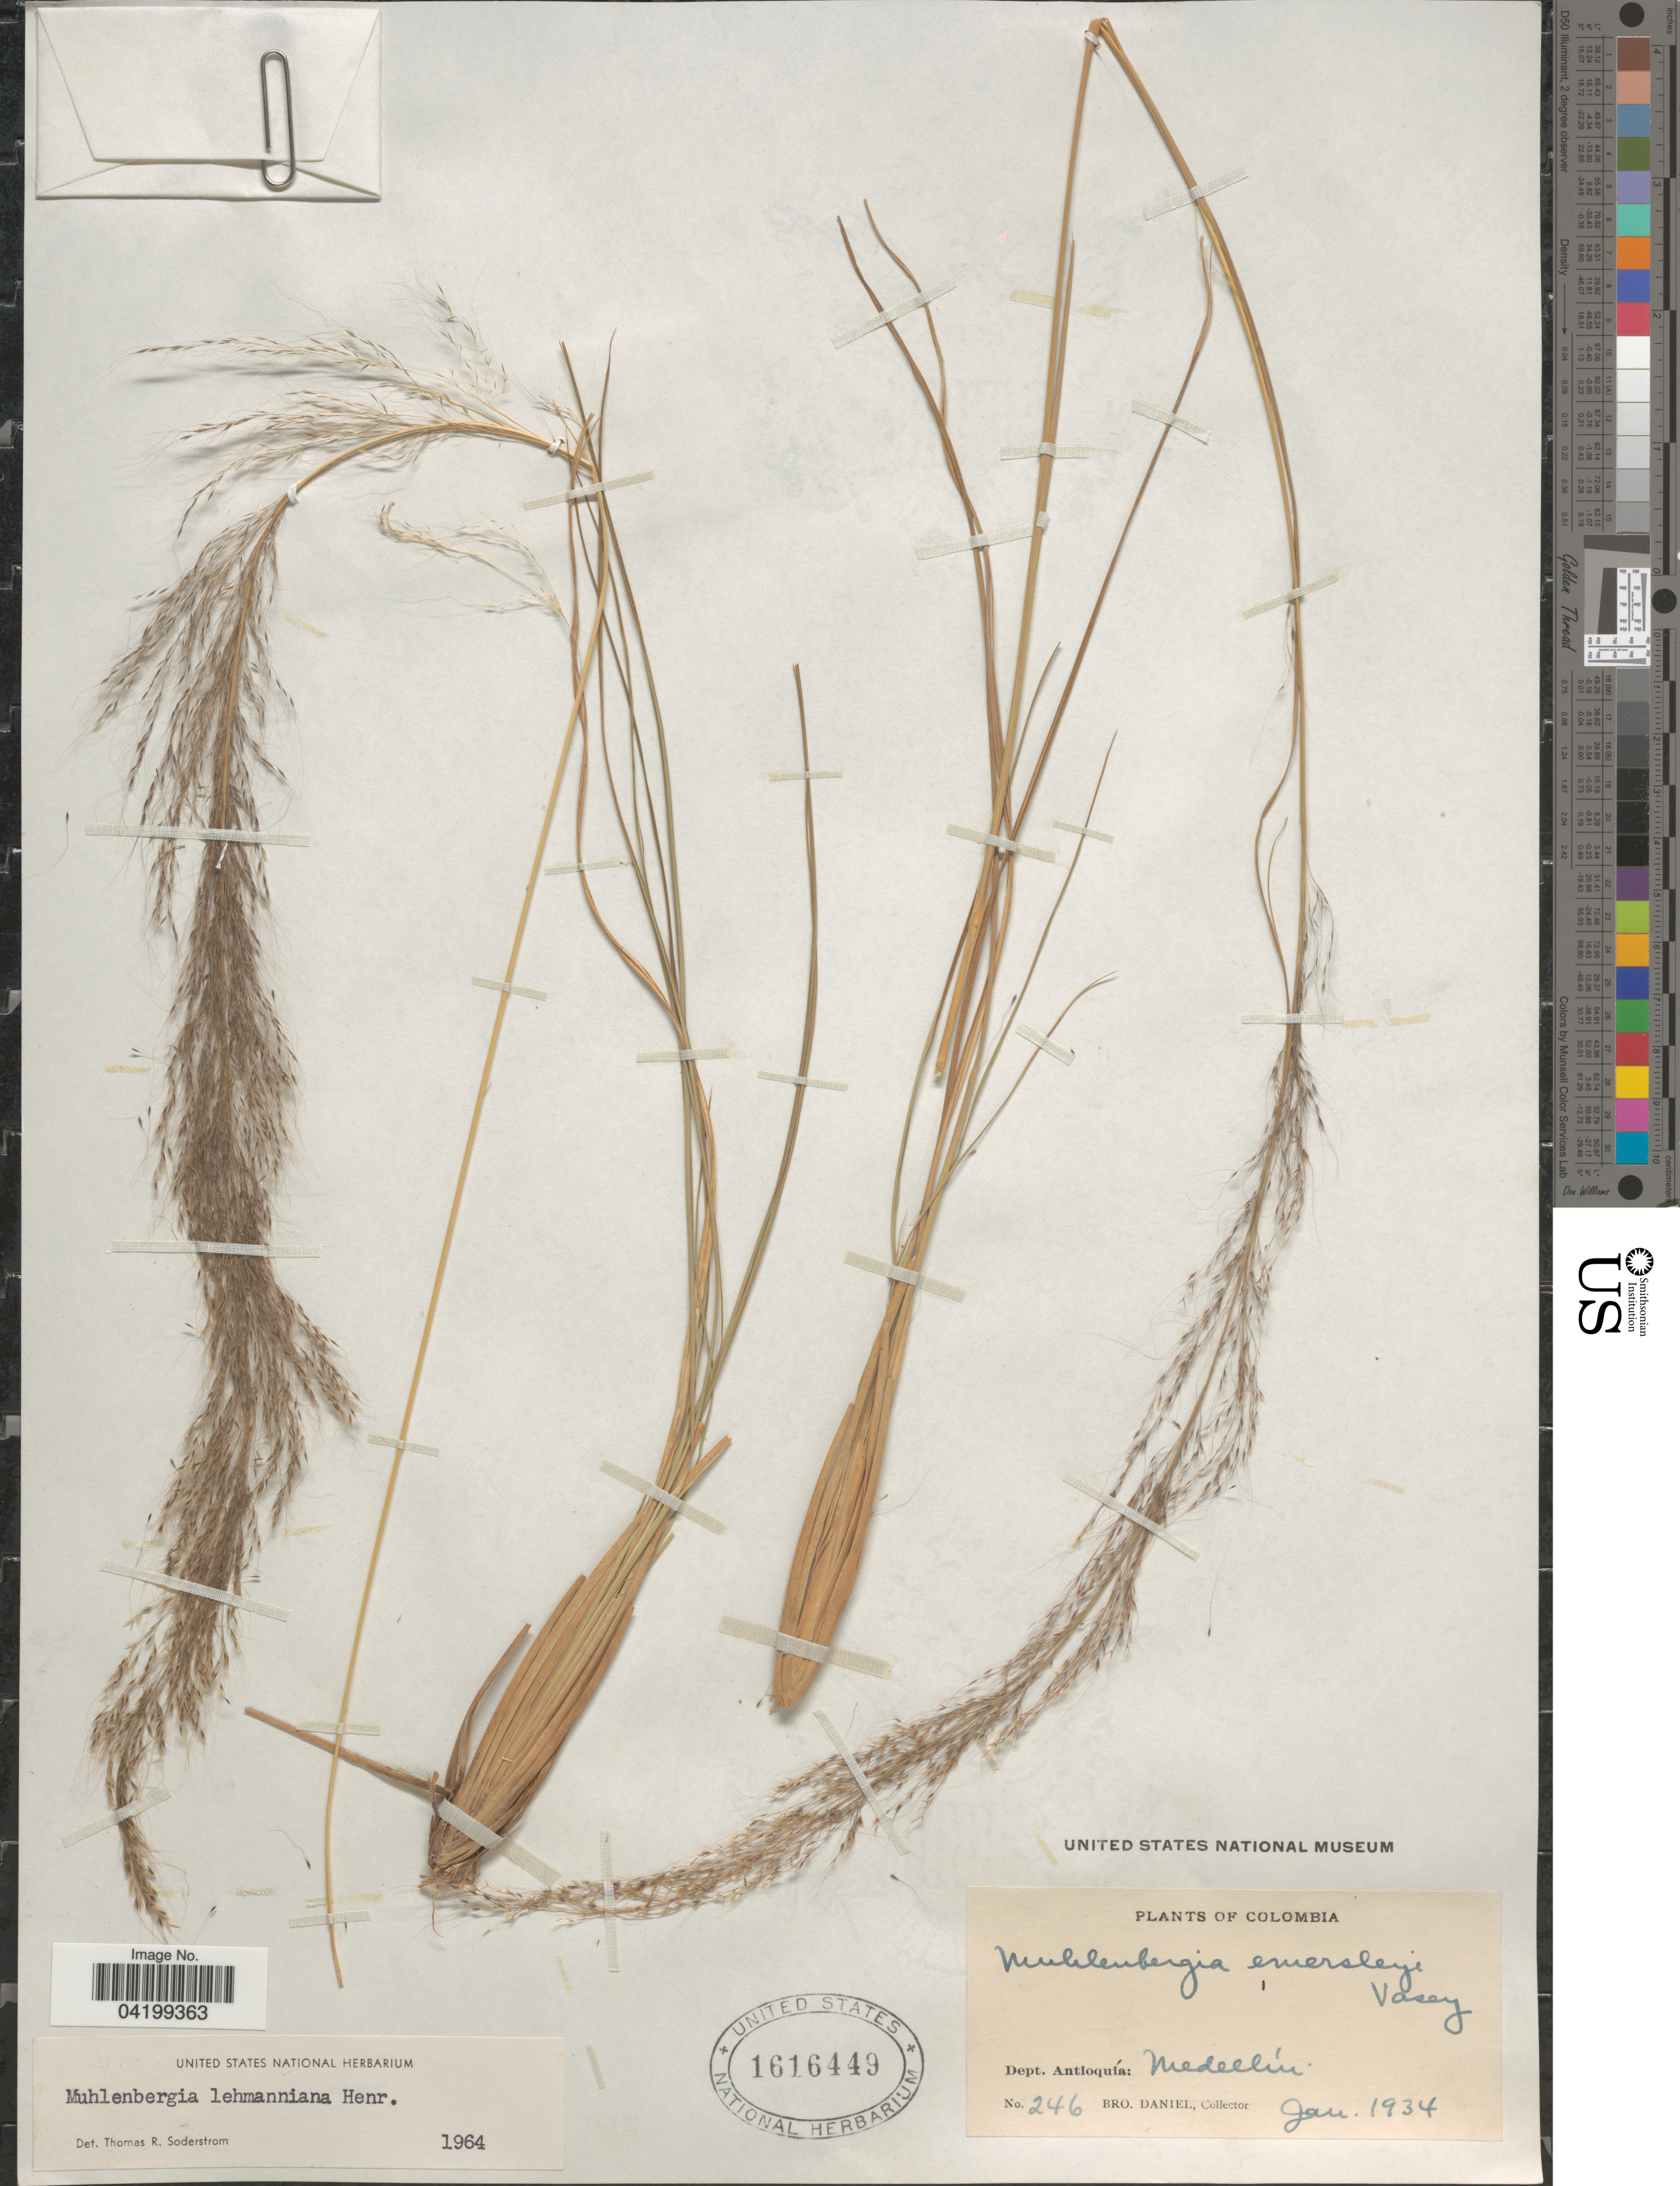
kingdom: Plantae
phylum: Tracheophyta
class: Liliopsida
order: Poales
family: Poaceae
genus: Muhlenbergia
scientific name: Muhlenbergia lehmanniana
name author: Henr.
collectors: Bro. Daniel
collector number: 246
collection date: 1934-01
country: Colombia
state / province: Antioquia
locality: Dept. Antioquía: Medellín.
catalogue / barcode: US 1616449